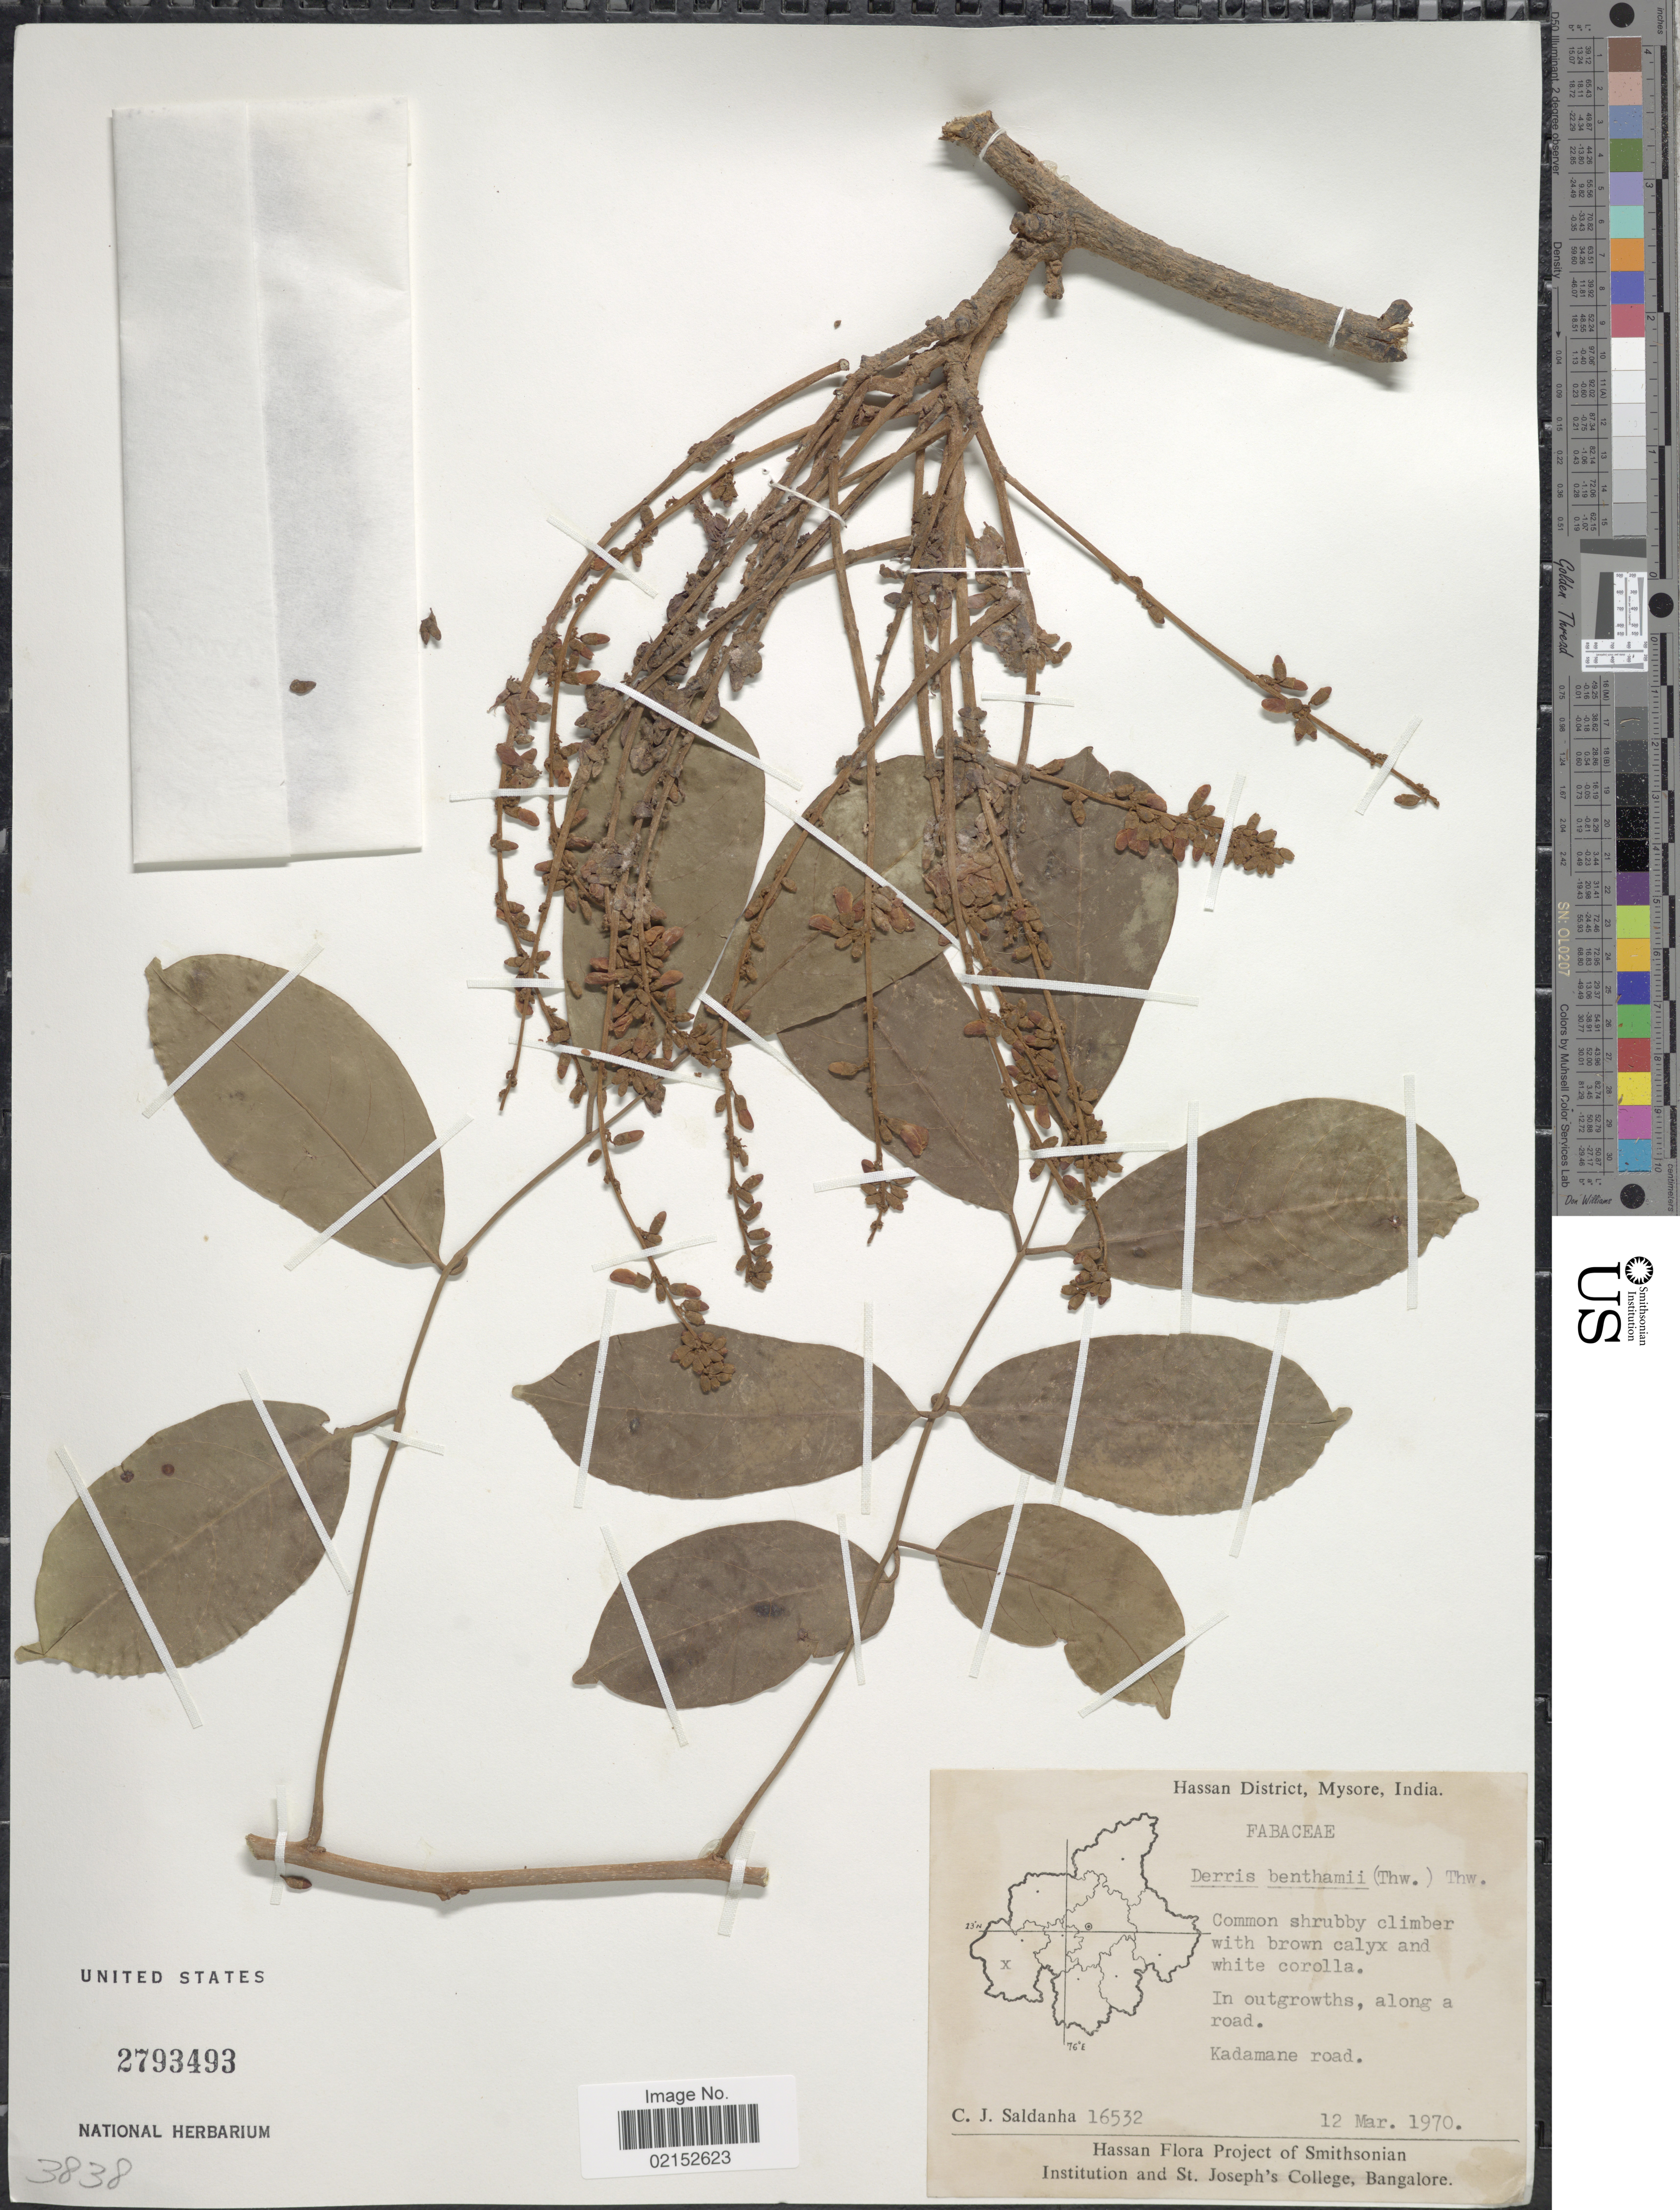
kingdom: Plantae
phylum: Tracheophyta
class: Magnoliopsida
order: Fabales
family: Fabaceae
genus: Derris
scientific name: Derris benthamii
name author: (Thwaites) Thwaites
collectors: C. J. Saldanha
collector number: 16532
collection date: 1970-03-12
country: India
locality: Hassan District, Mysore. Kadamane road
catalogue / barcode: US 2793493